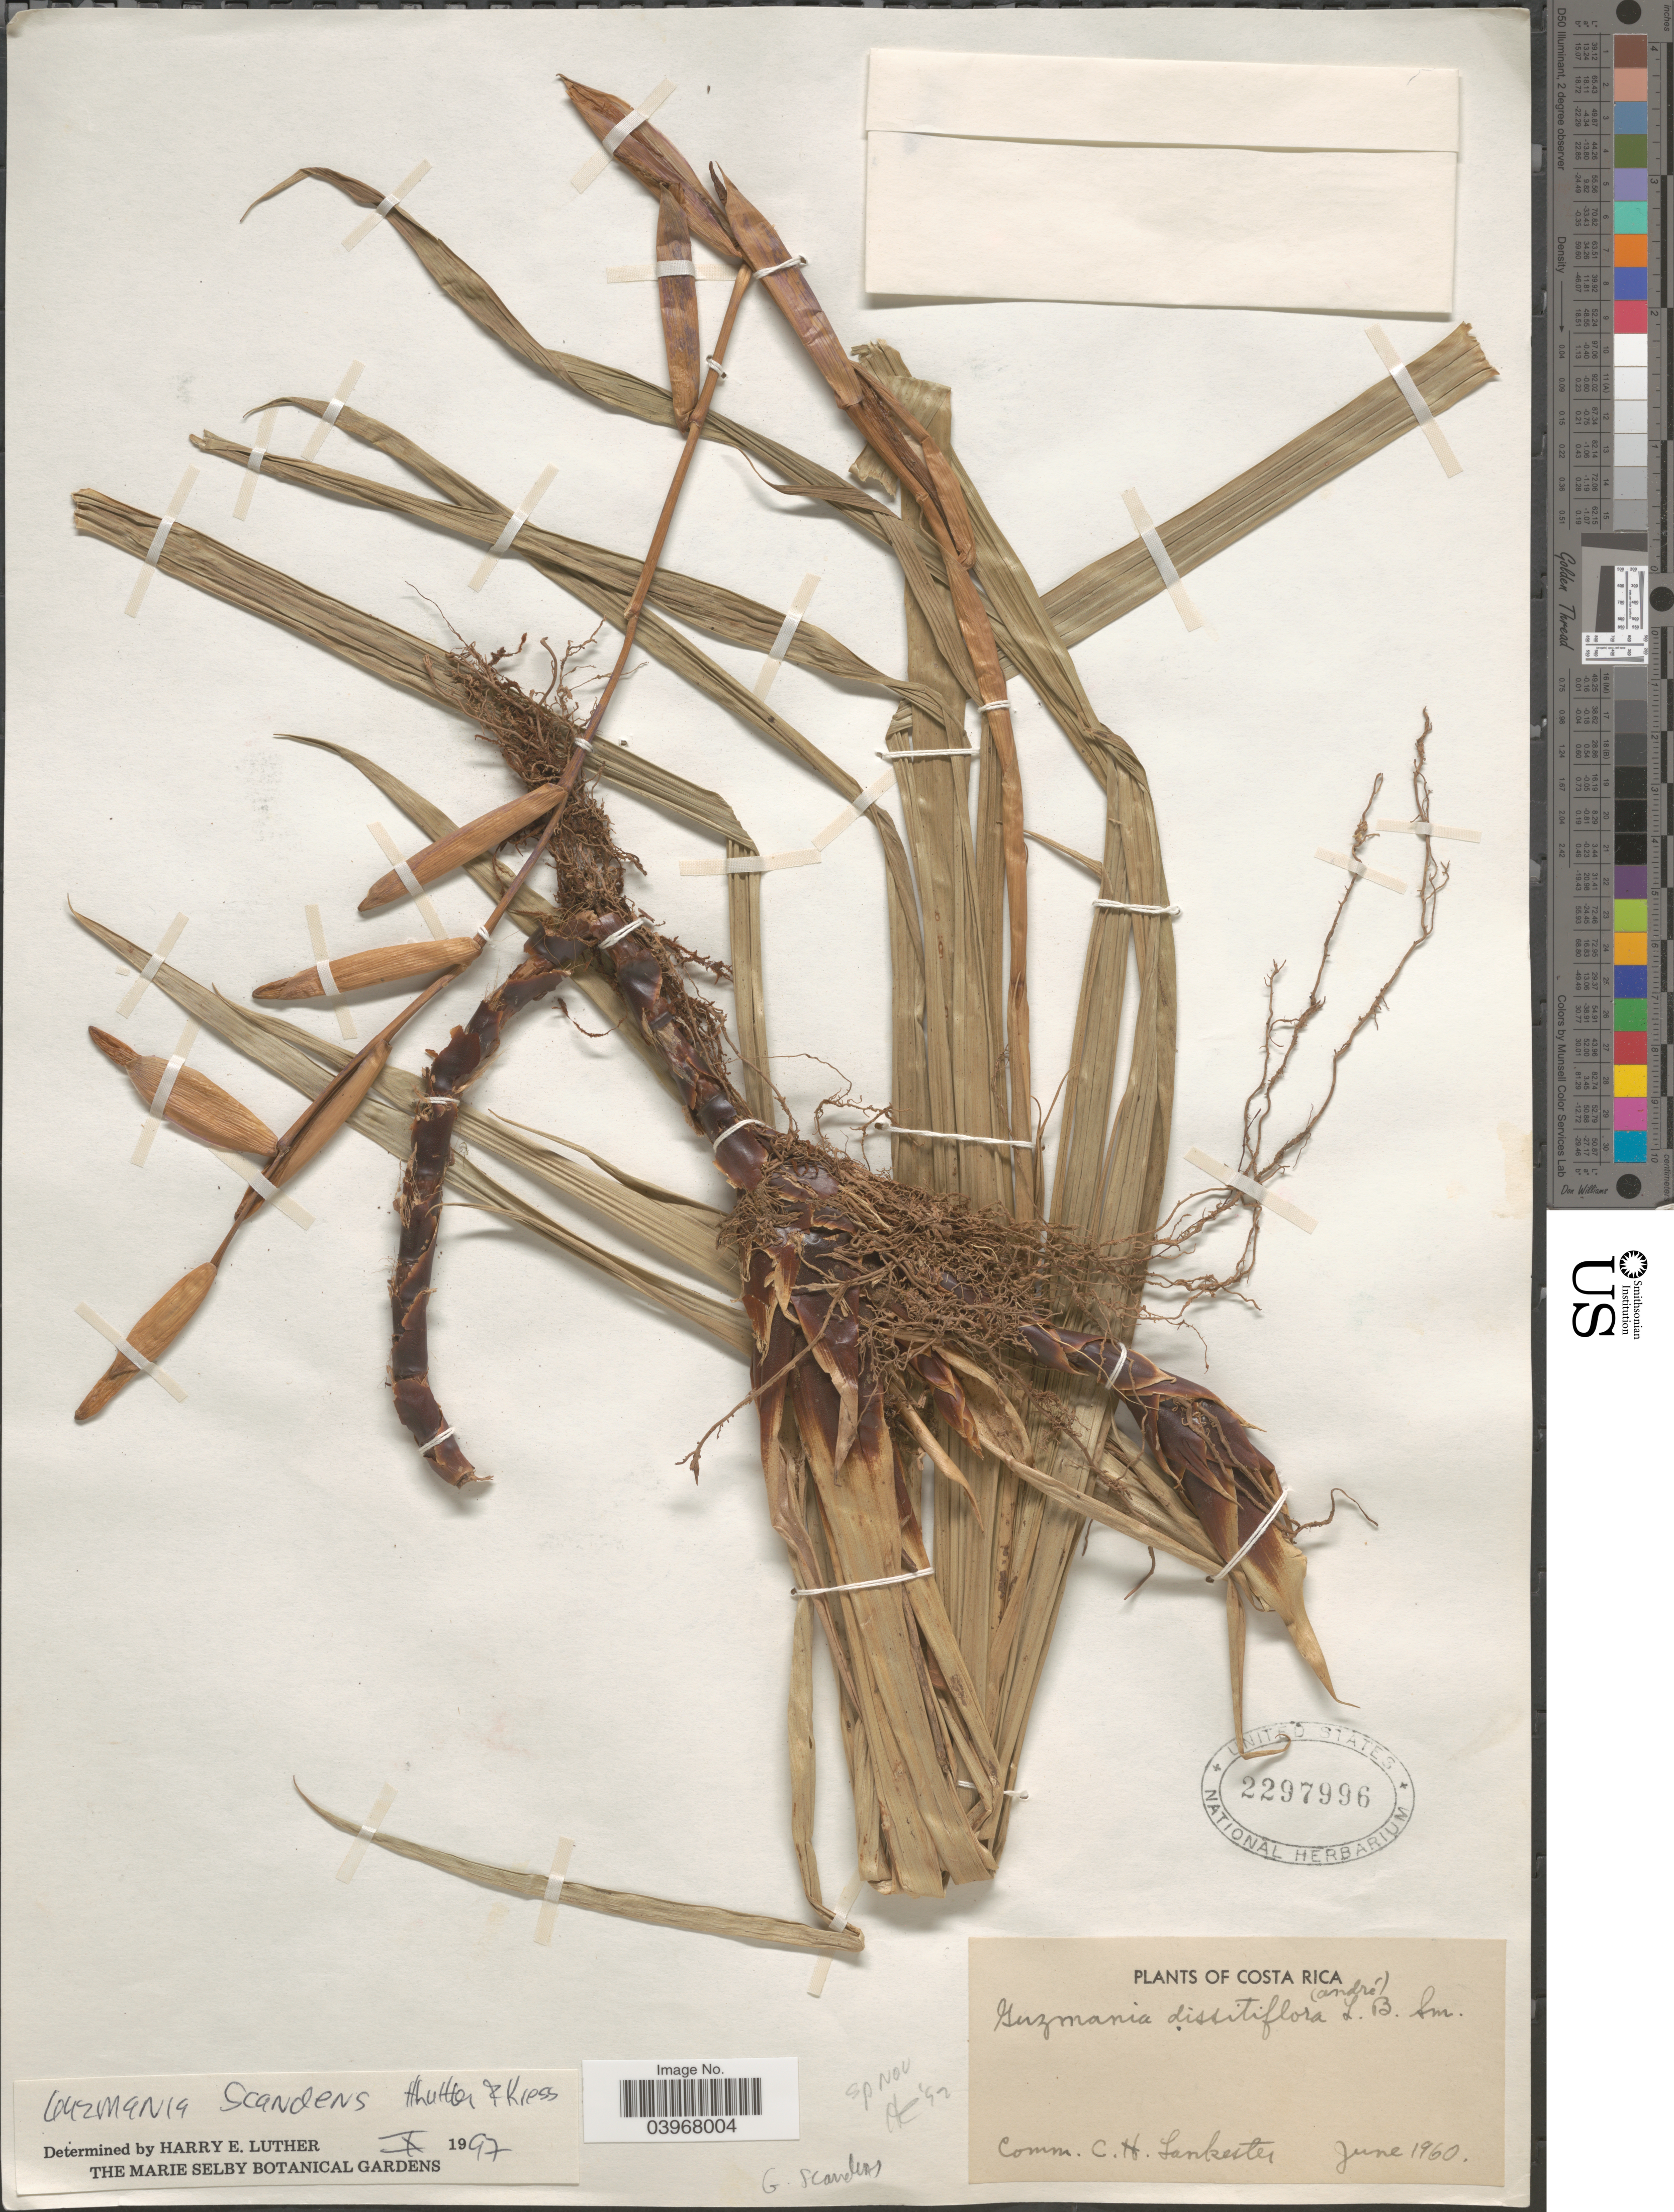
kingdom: Plantae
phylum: Tracheophyta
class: Liliopsida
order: Poales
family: Bromeliaceae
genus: Guzmania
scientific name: Guzmania scandens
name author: H. Luther & W.J. Kress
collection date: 1960-06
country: Costa Rica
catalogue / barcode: US 2297996